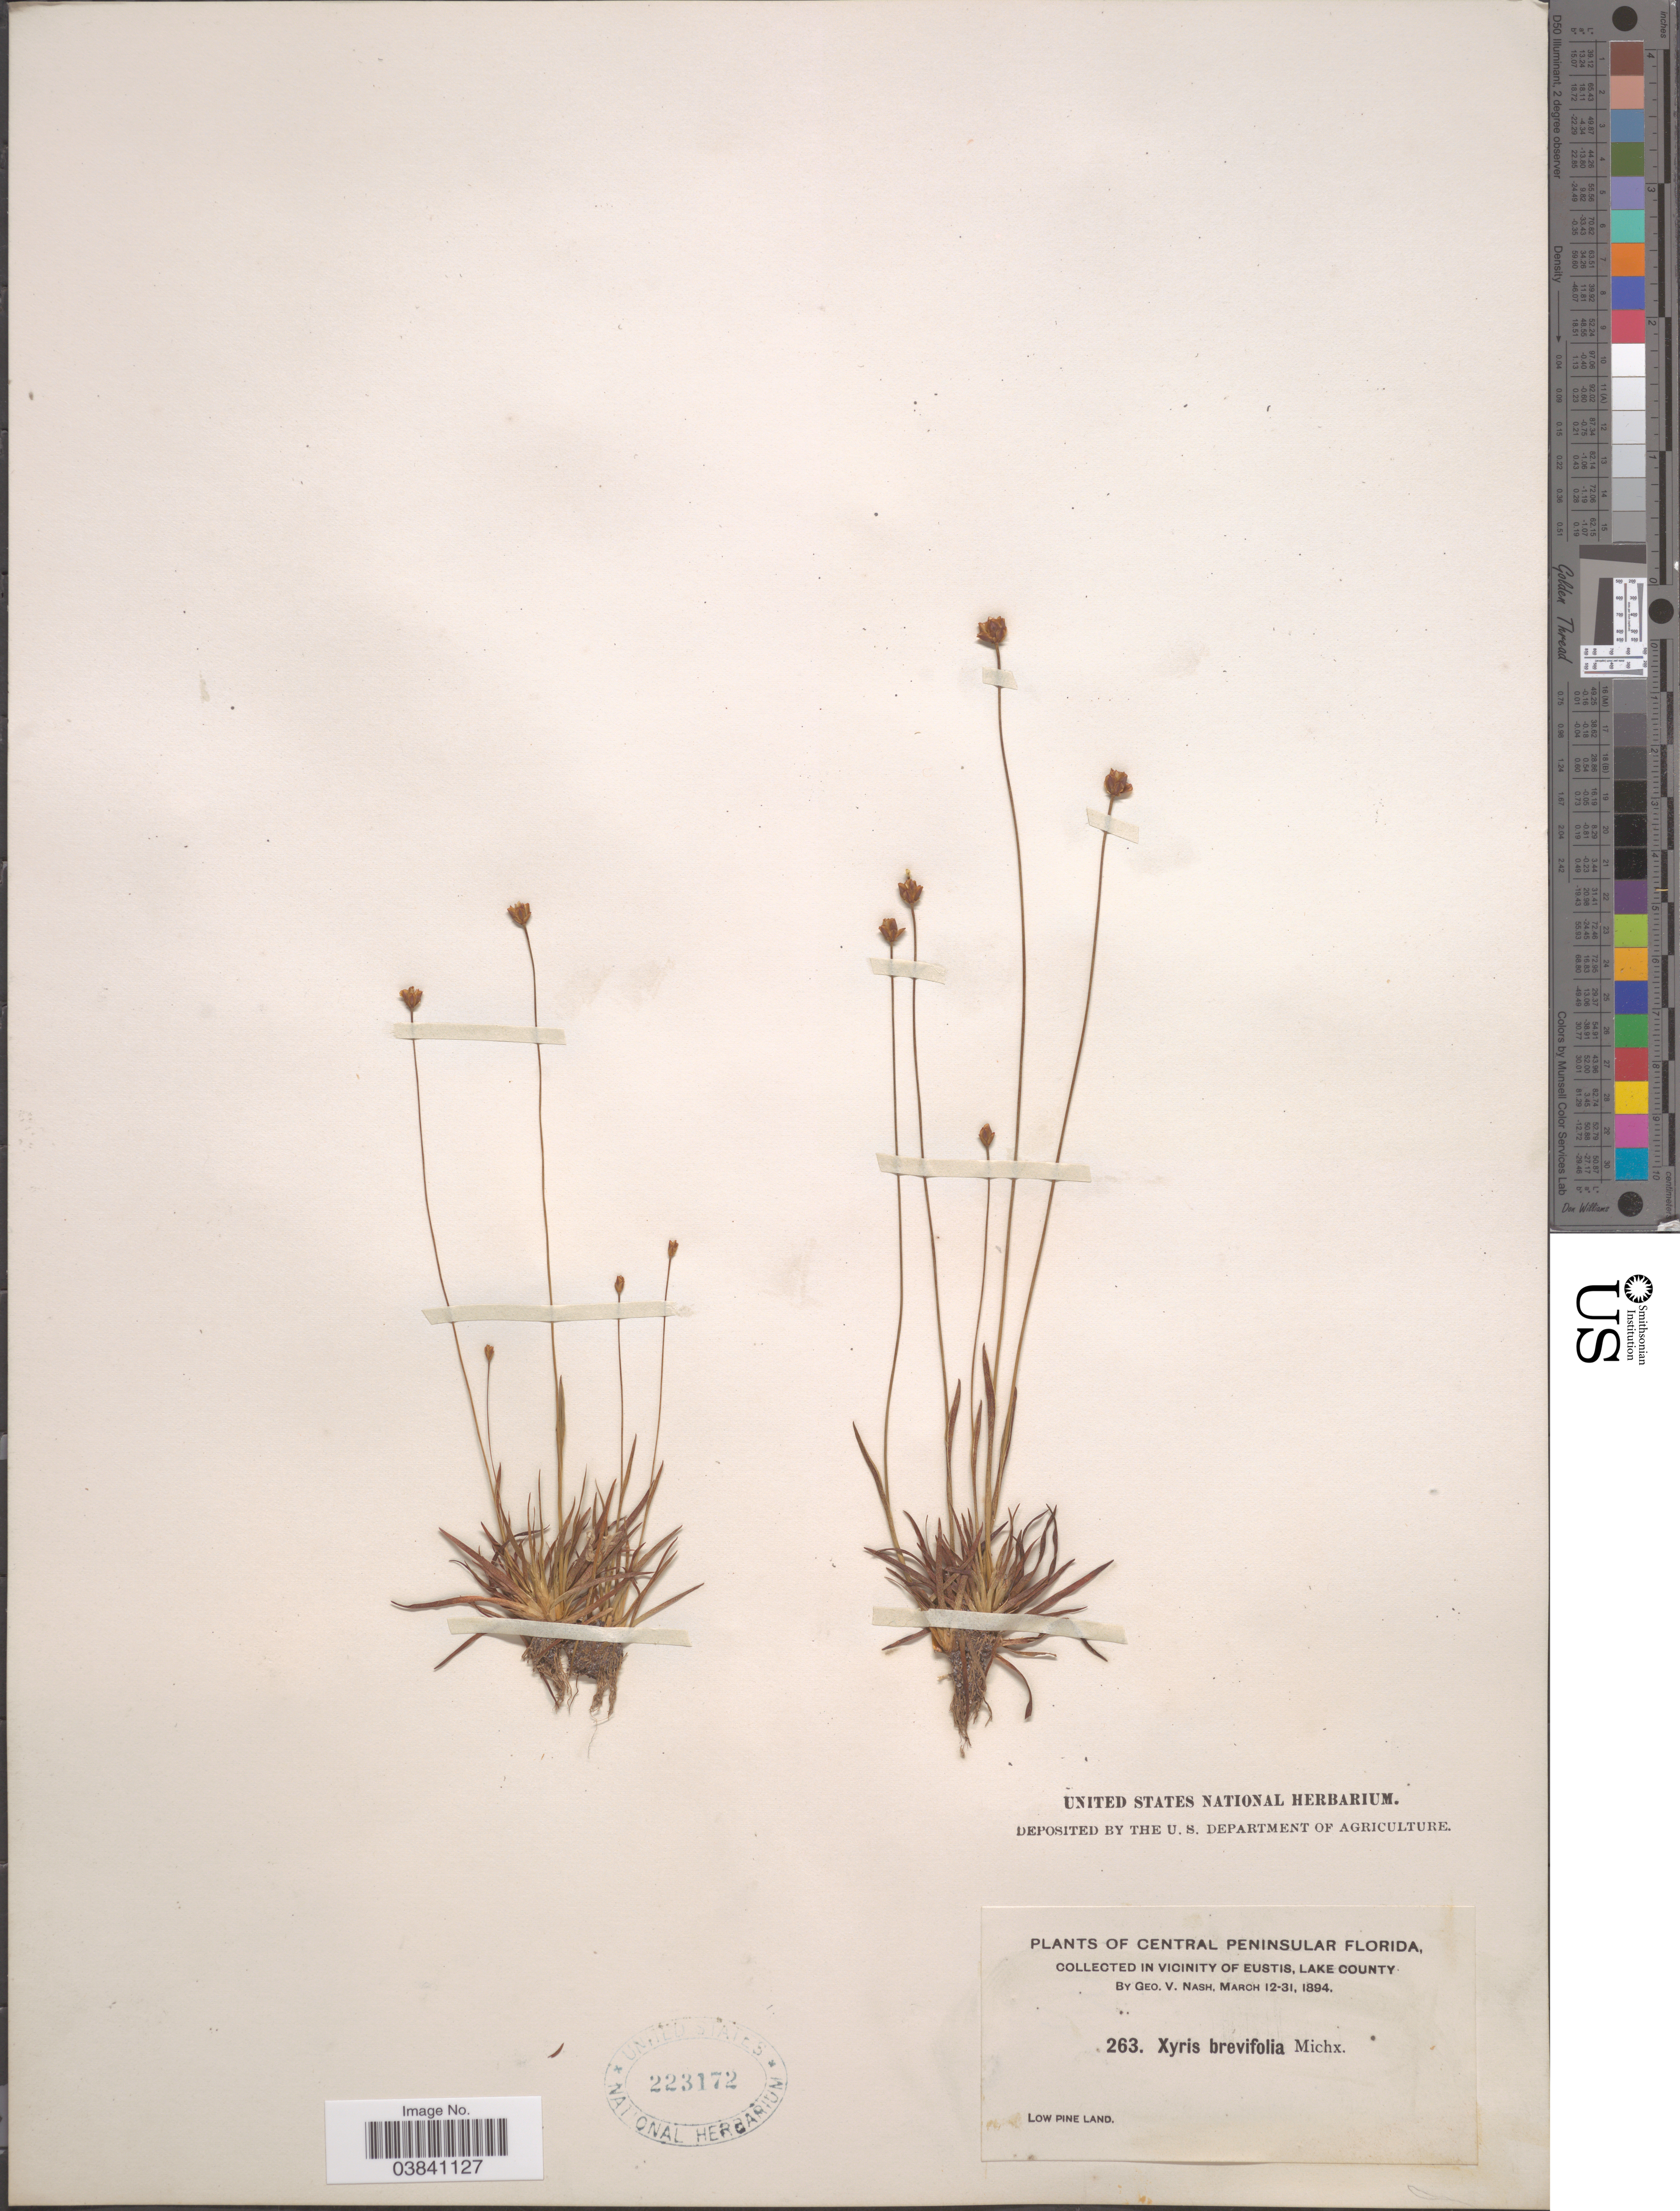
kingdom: Plantae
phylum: Tracheophyta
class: Liliopsida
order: Poales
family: Xyridaceae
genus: Xyris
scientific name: Xyris brevifolia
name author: Michx.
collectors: G. V. Nash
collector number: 263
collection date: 1894-03-12/1894-03-31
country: United States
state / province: Florida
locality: Central Peninsular Florida. In vicinity of Eustis, Lake County.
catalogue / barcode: US 223172